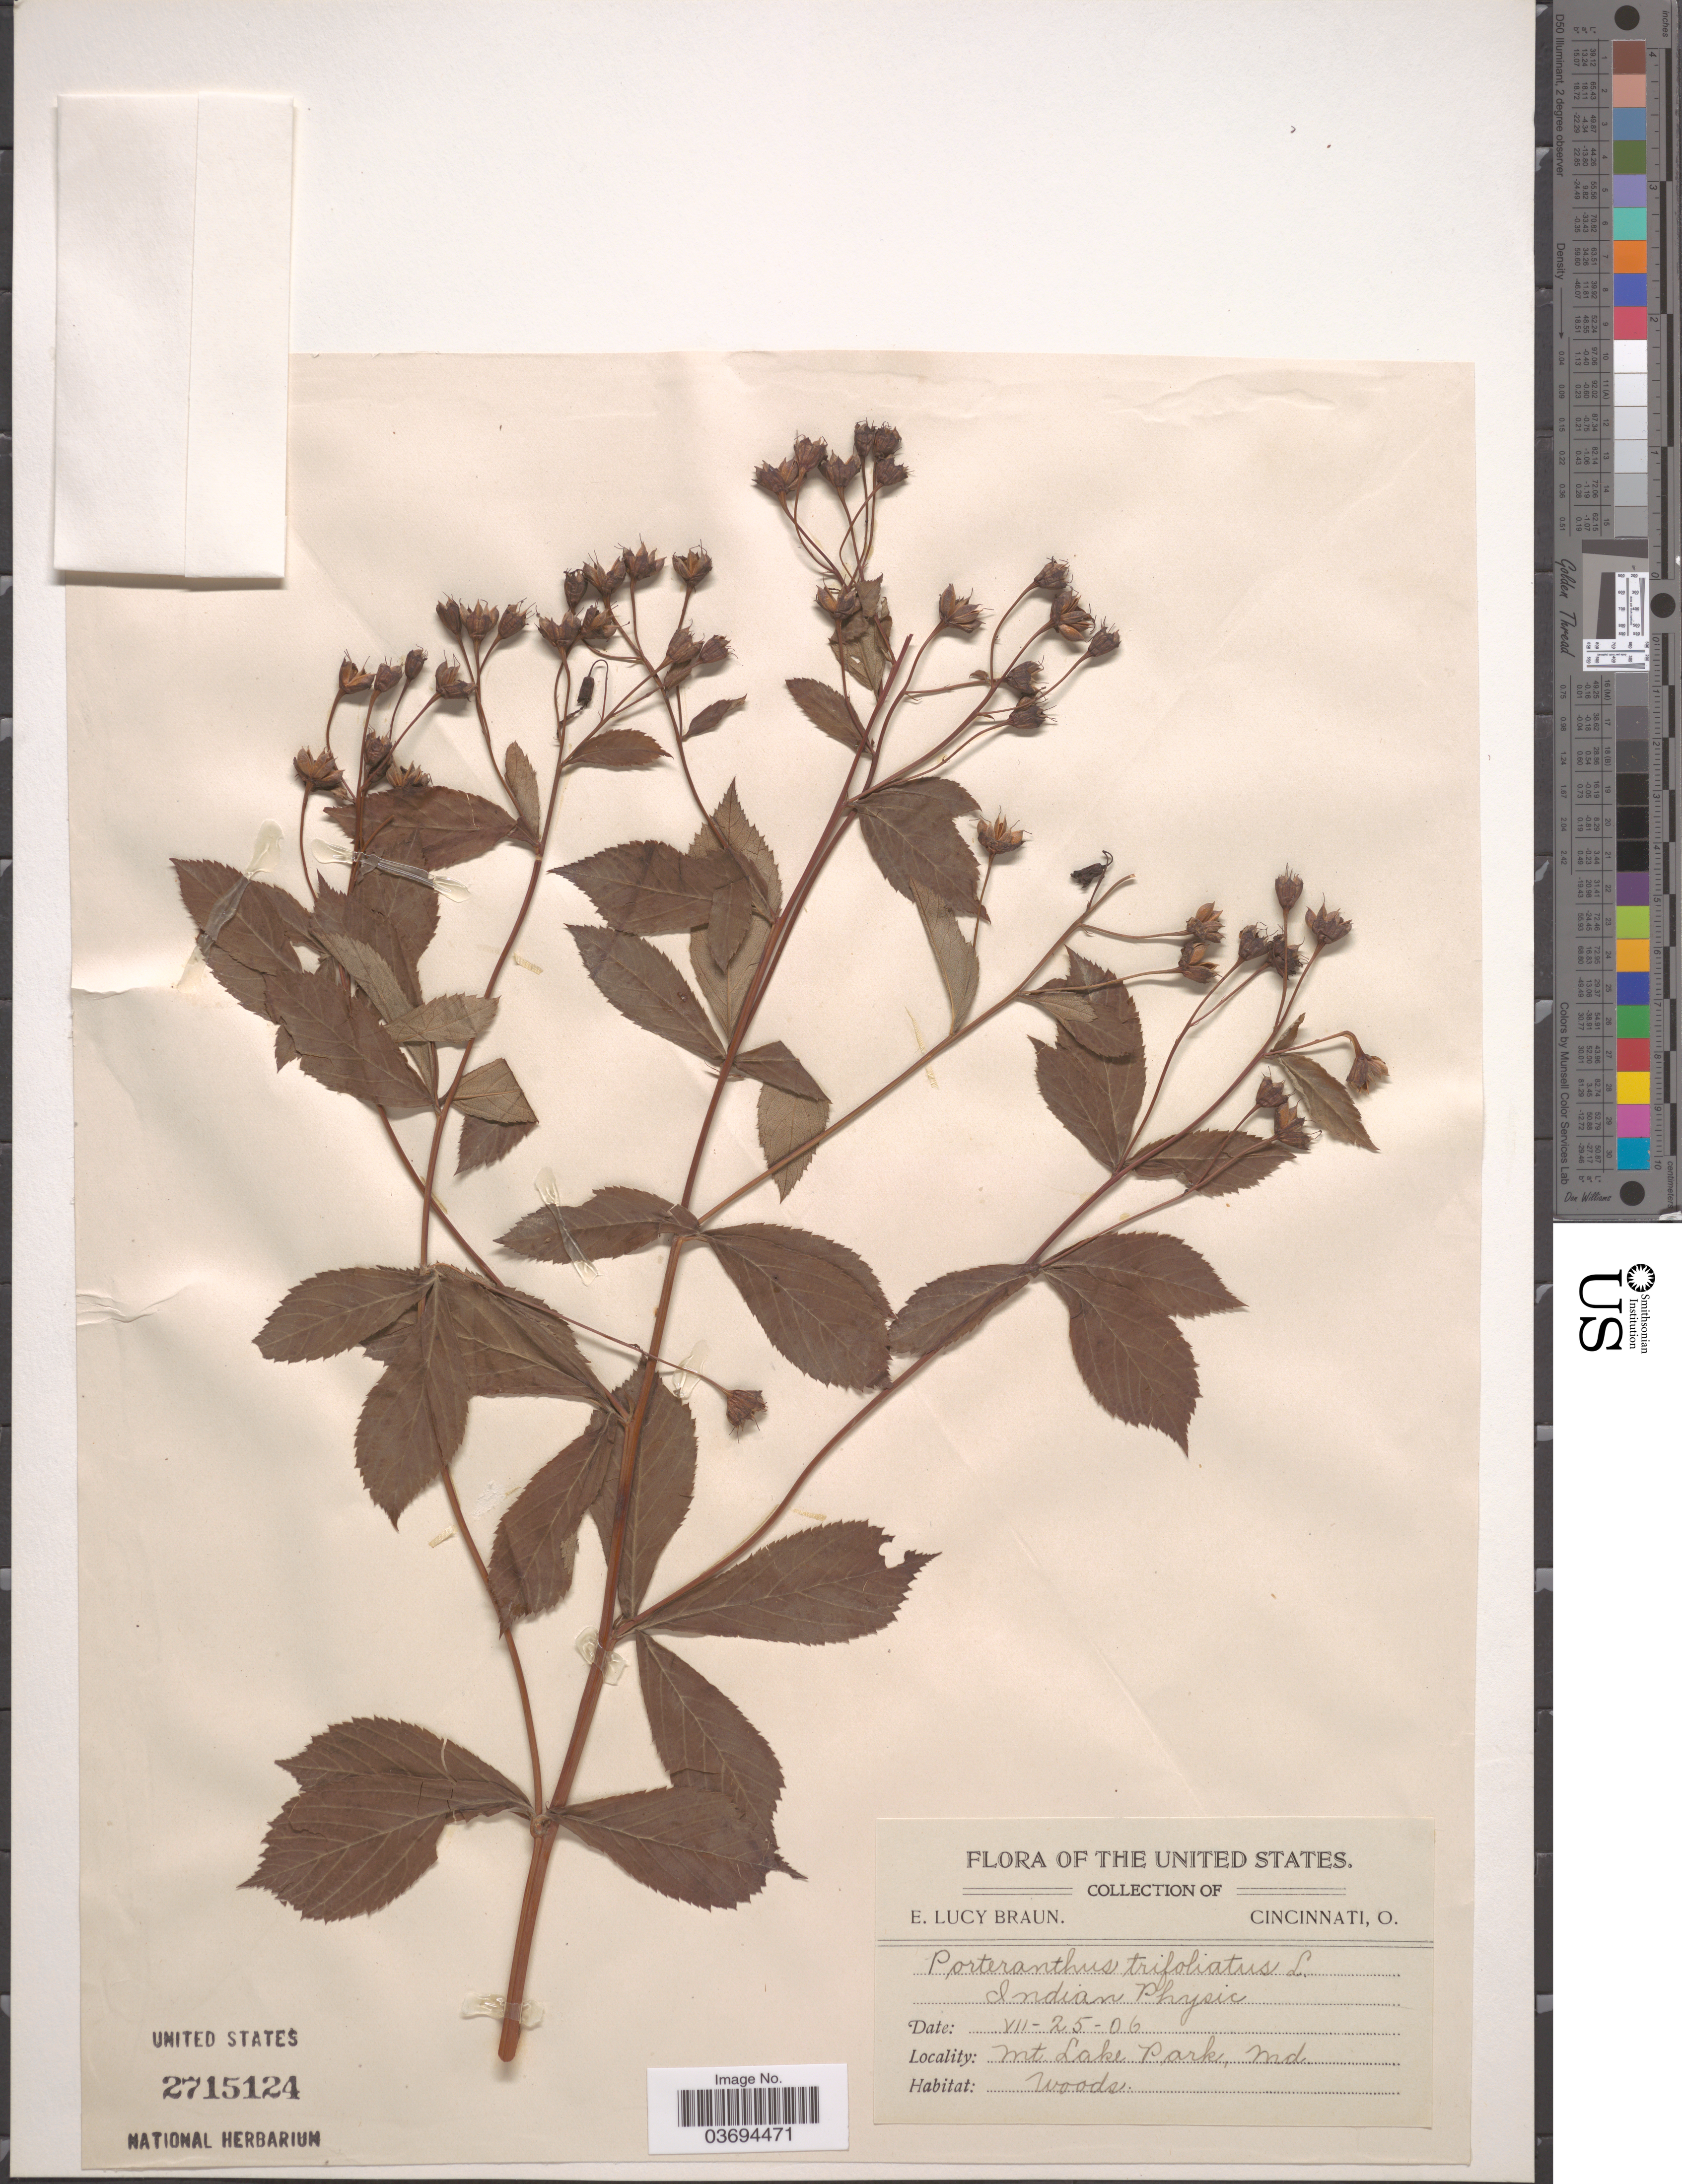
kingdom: Plantae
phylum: Tracheophyta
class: Magnoliopsida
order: Rosales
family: Rosaceae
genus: Gillenia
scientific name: Gillenia trifoliata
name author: (L.) Moench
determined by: Strong, Mark T., (BOT), Smithsonian Institution - National Museum of Natural History (UNITED STATES)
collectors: E. L. Braun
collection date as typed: Transcribed d/m/y: 25/7/6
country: United States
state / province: Maryland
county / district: Garrett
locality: Mt. Lake Park.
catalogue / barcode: US 2715124